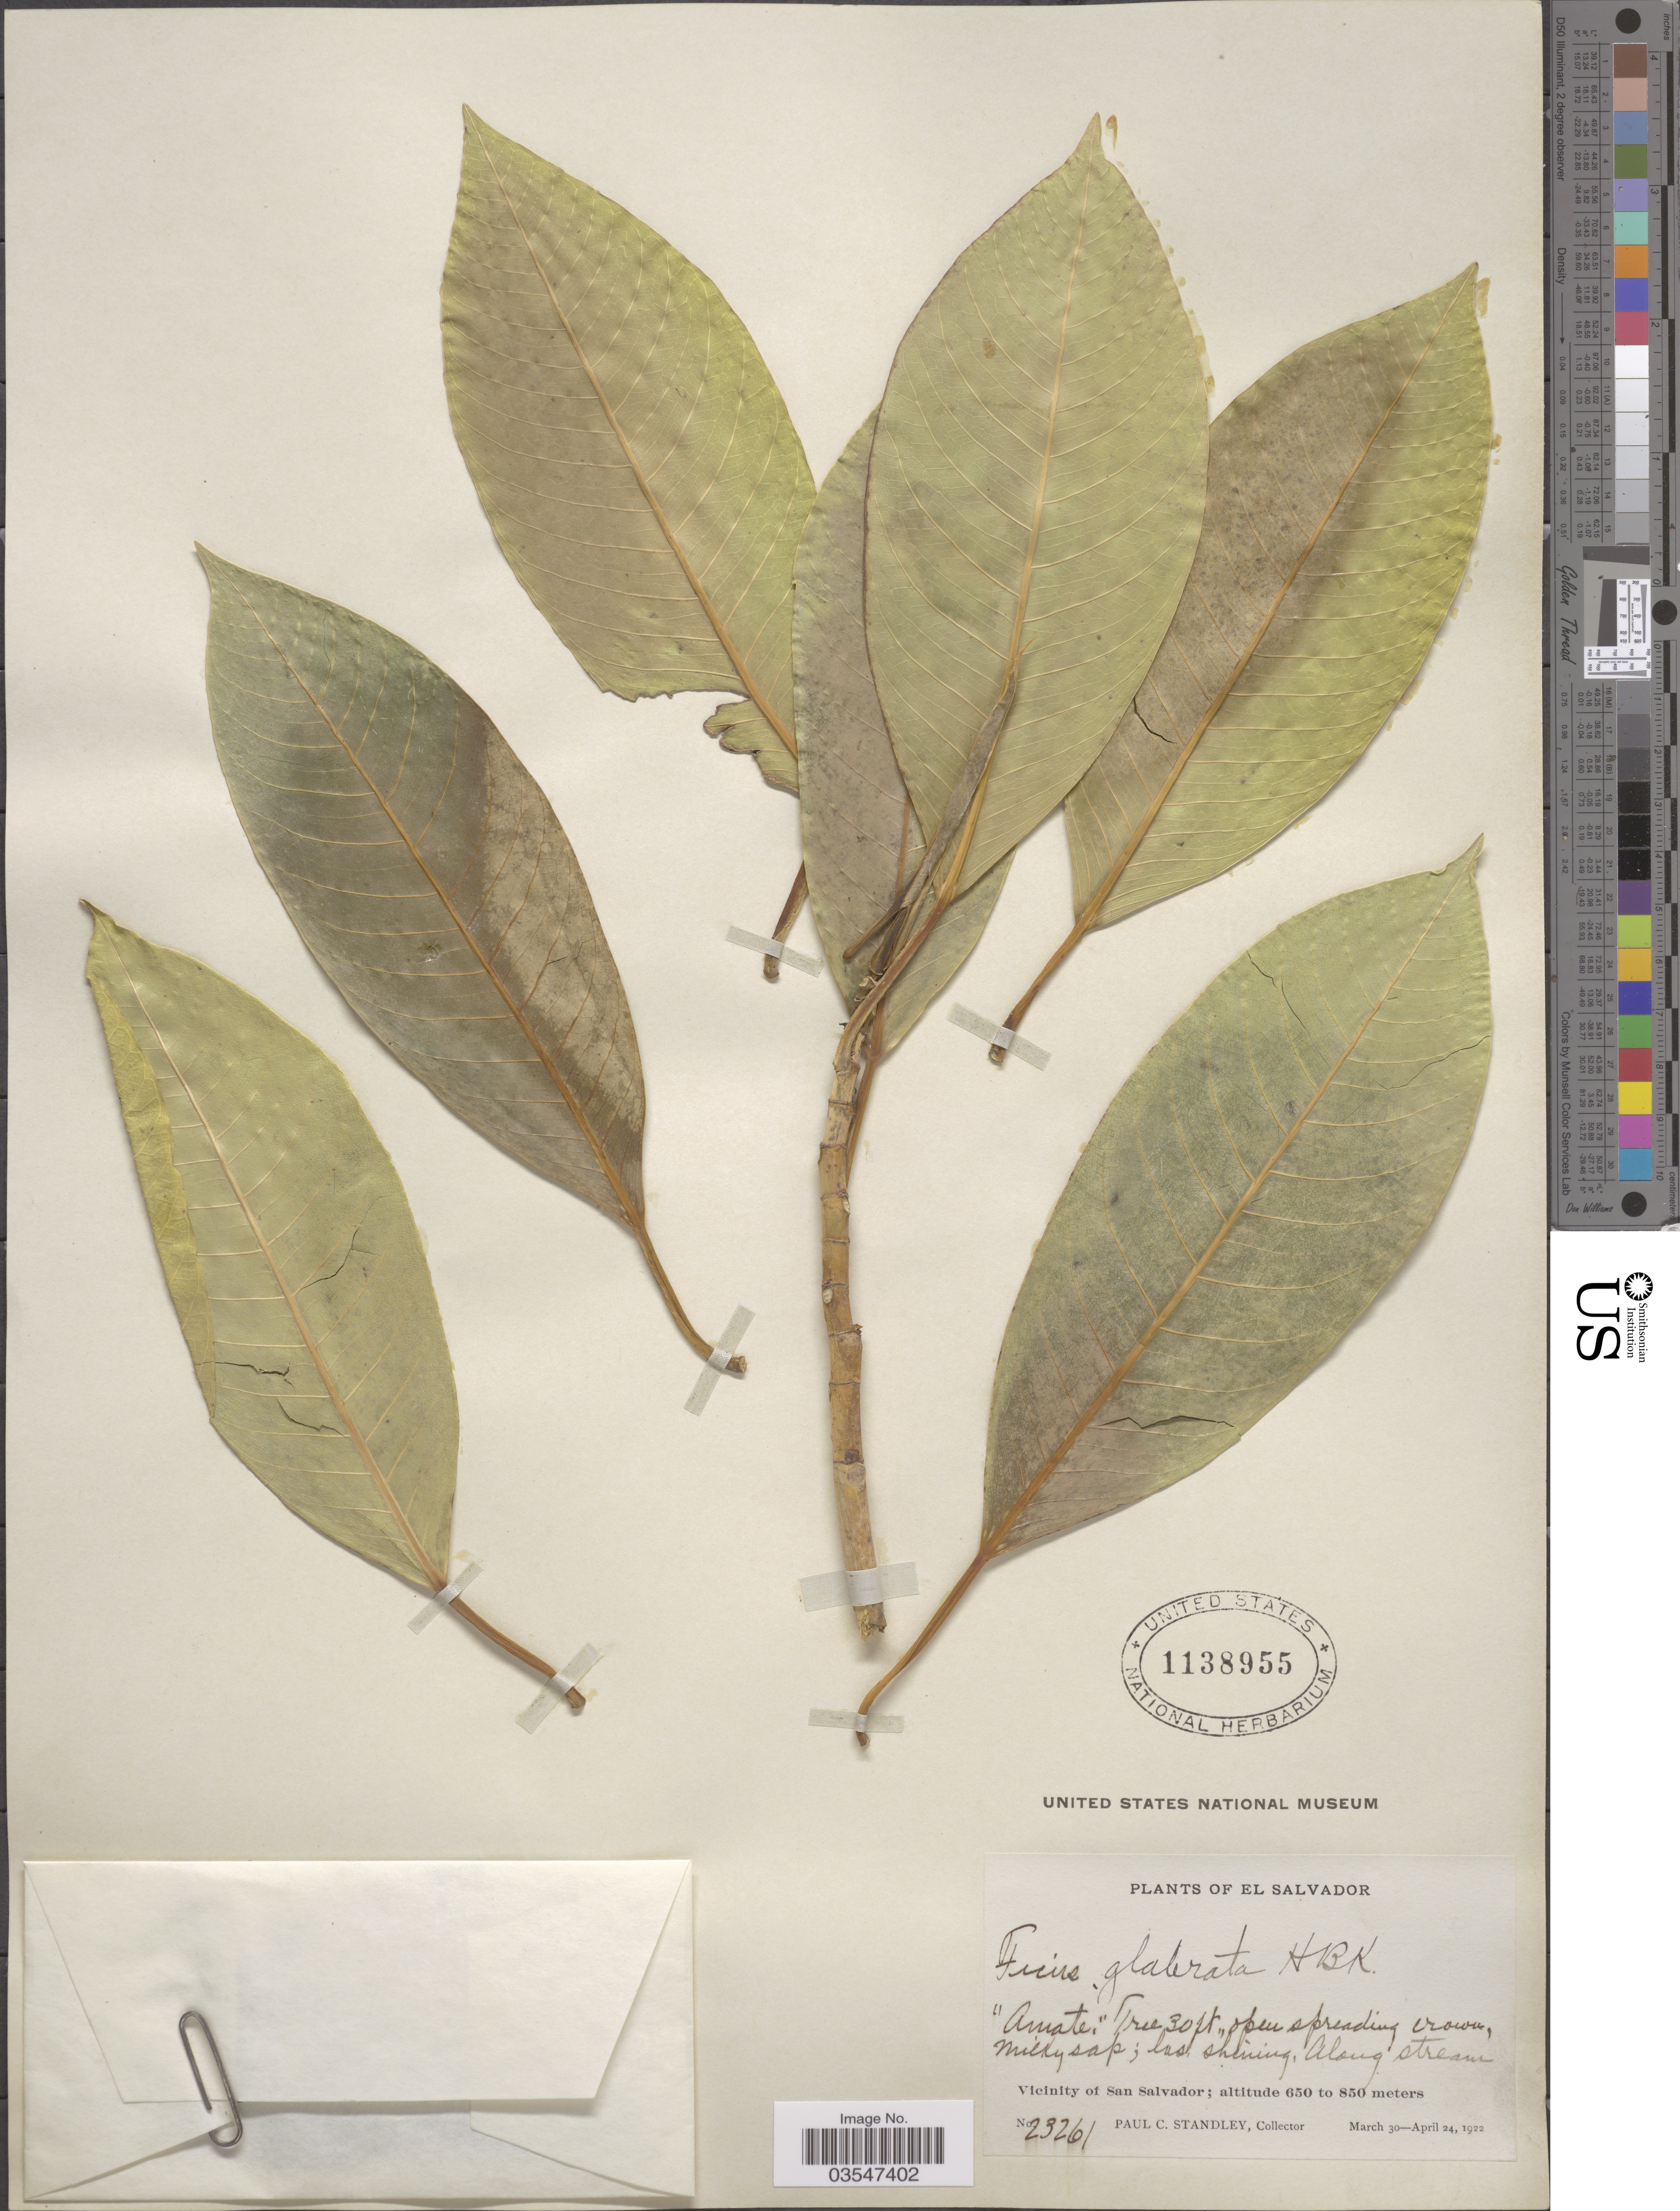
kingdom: Plantae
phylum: Tracheophyta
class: Magnoliopsida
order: Rosales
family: Moraceae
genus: Ficus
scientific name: Ficus insipida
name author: Willd.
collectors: P. C. Standley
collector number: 23261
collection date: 1922-03-30/1922-04-24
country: El Salvador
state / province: San Salvador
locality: Vicinity of San Salvador.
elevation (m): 650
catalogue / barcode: US 1138955